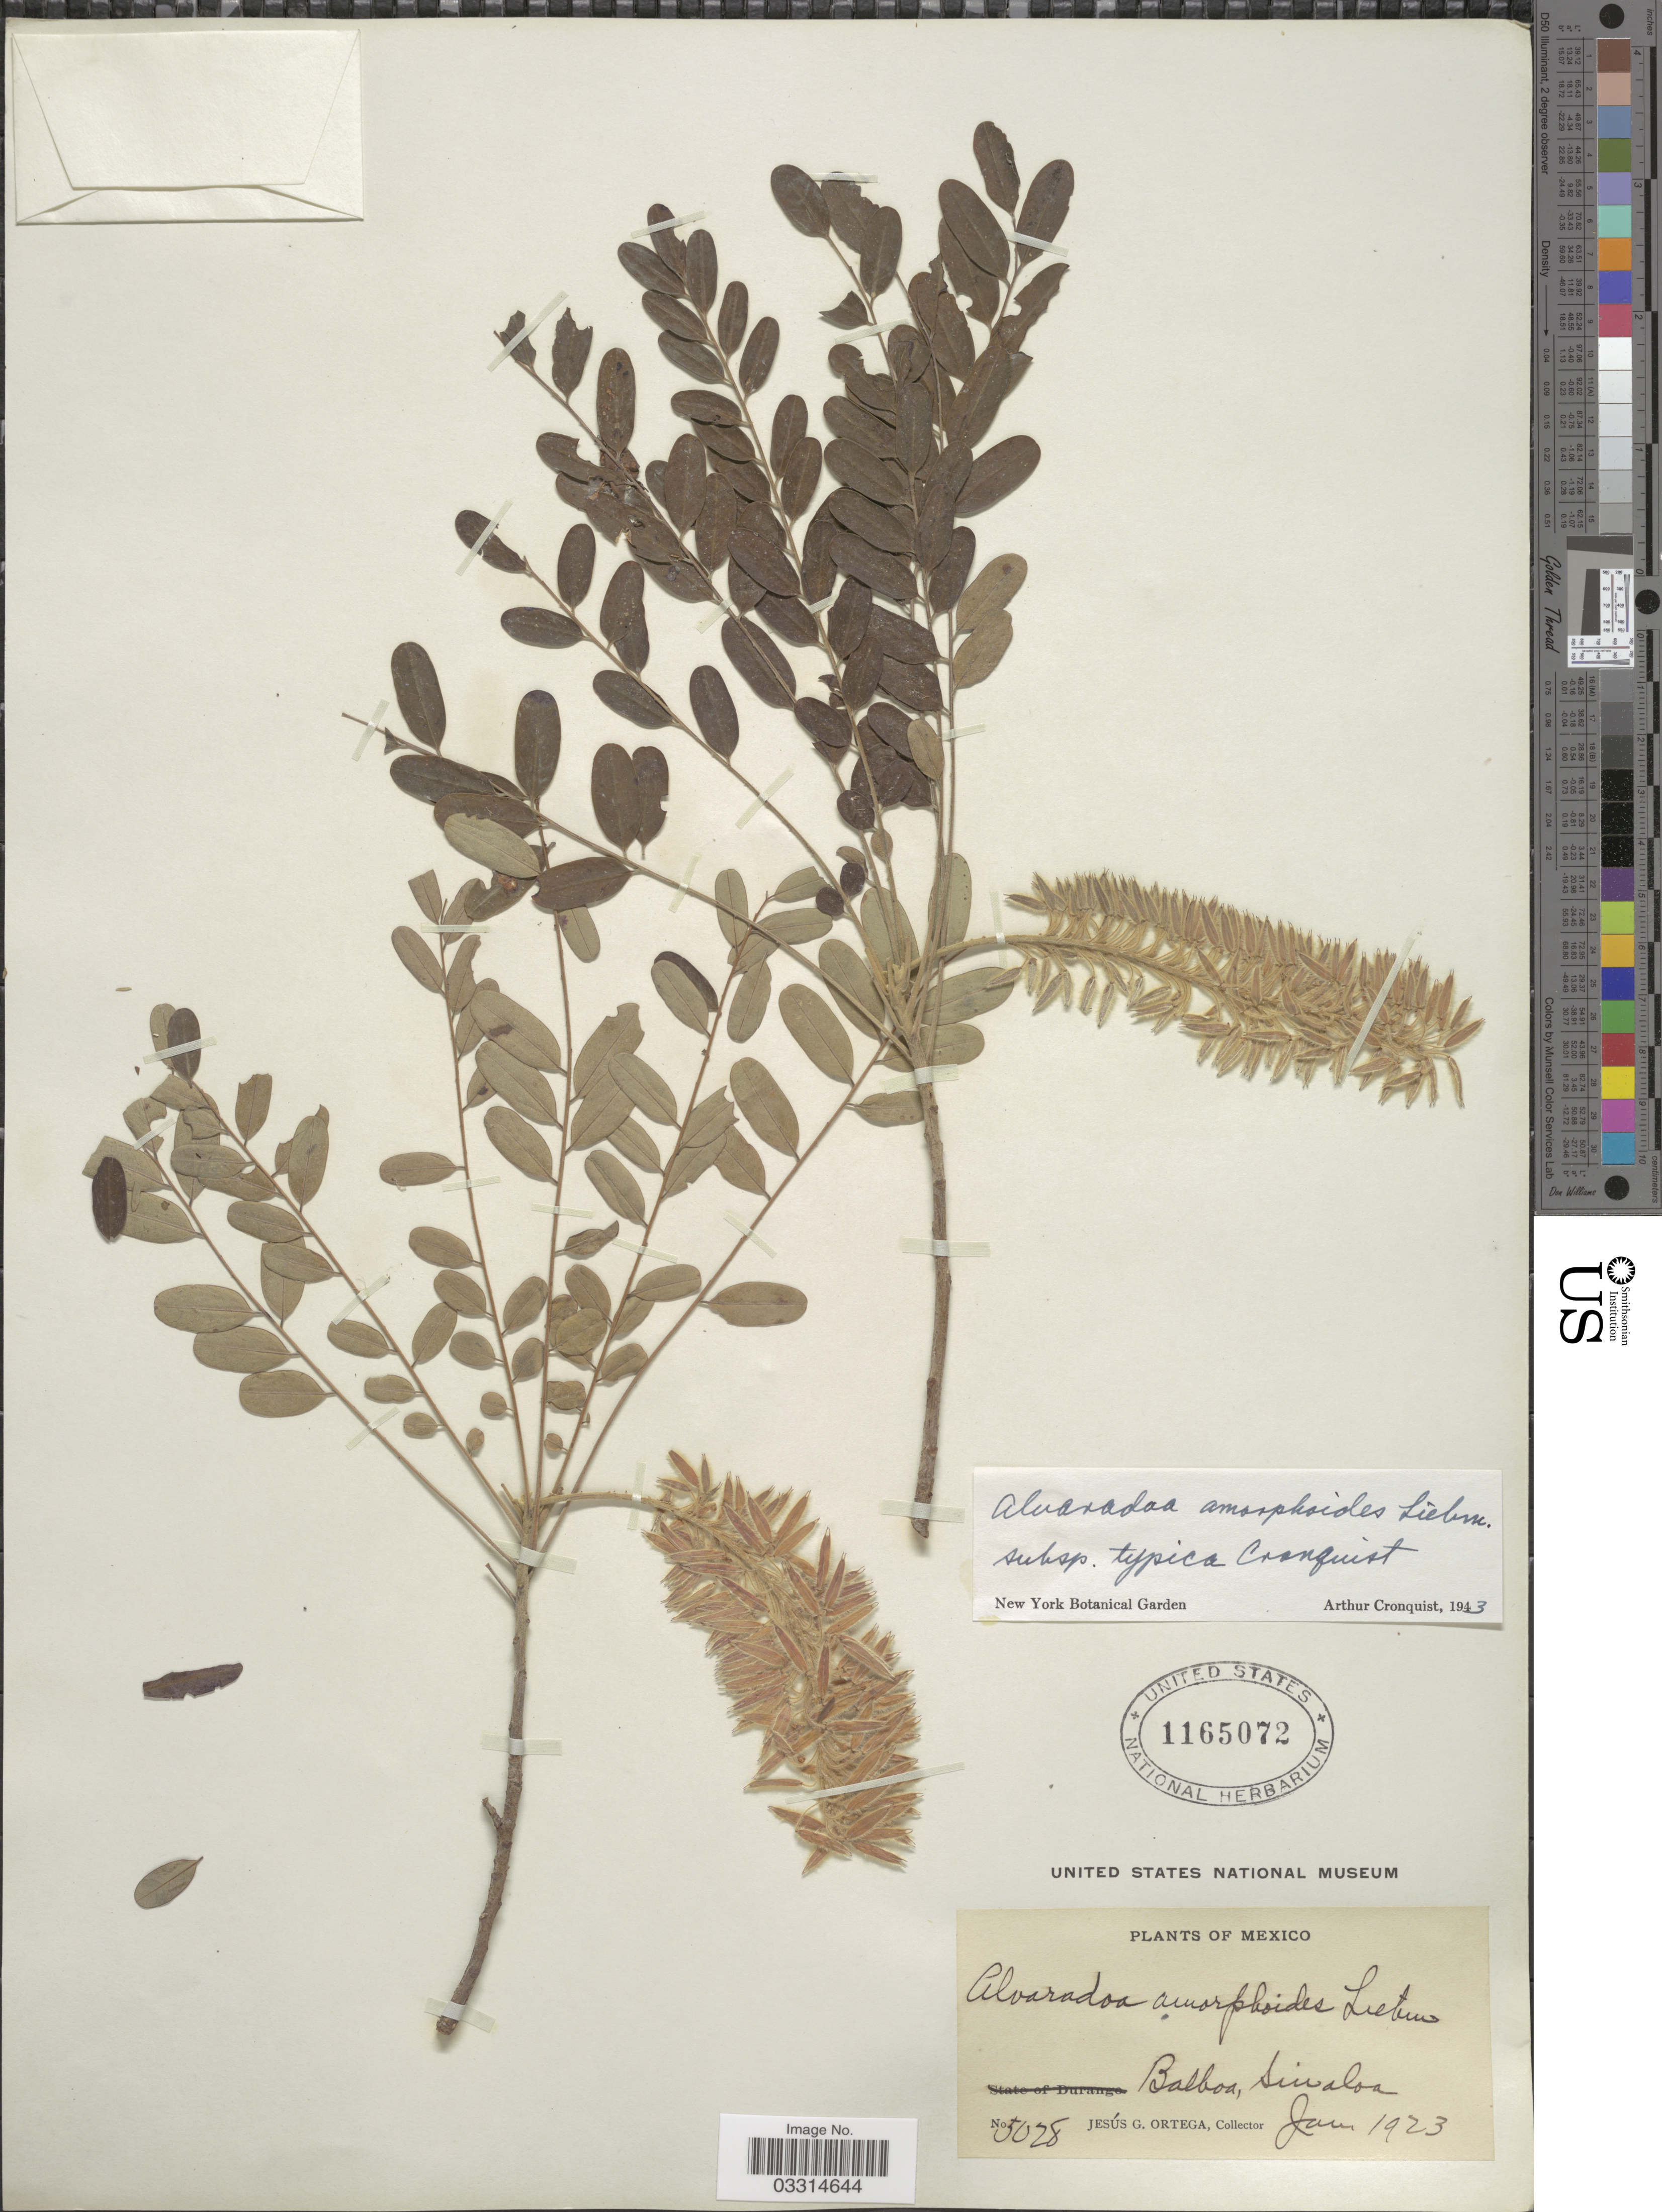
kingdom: Plantae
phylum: Tracheophyta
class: Magnoliopsida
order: Picramniales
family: Picramniaceae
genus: Alvaradoa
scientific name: Alvaradoa amorphoides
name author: Liebm.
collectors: J. Ortega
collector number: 5028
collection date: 1923-01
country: Mexico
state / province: Sinaloa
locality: Balboa.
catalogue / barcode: US 1165072